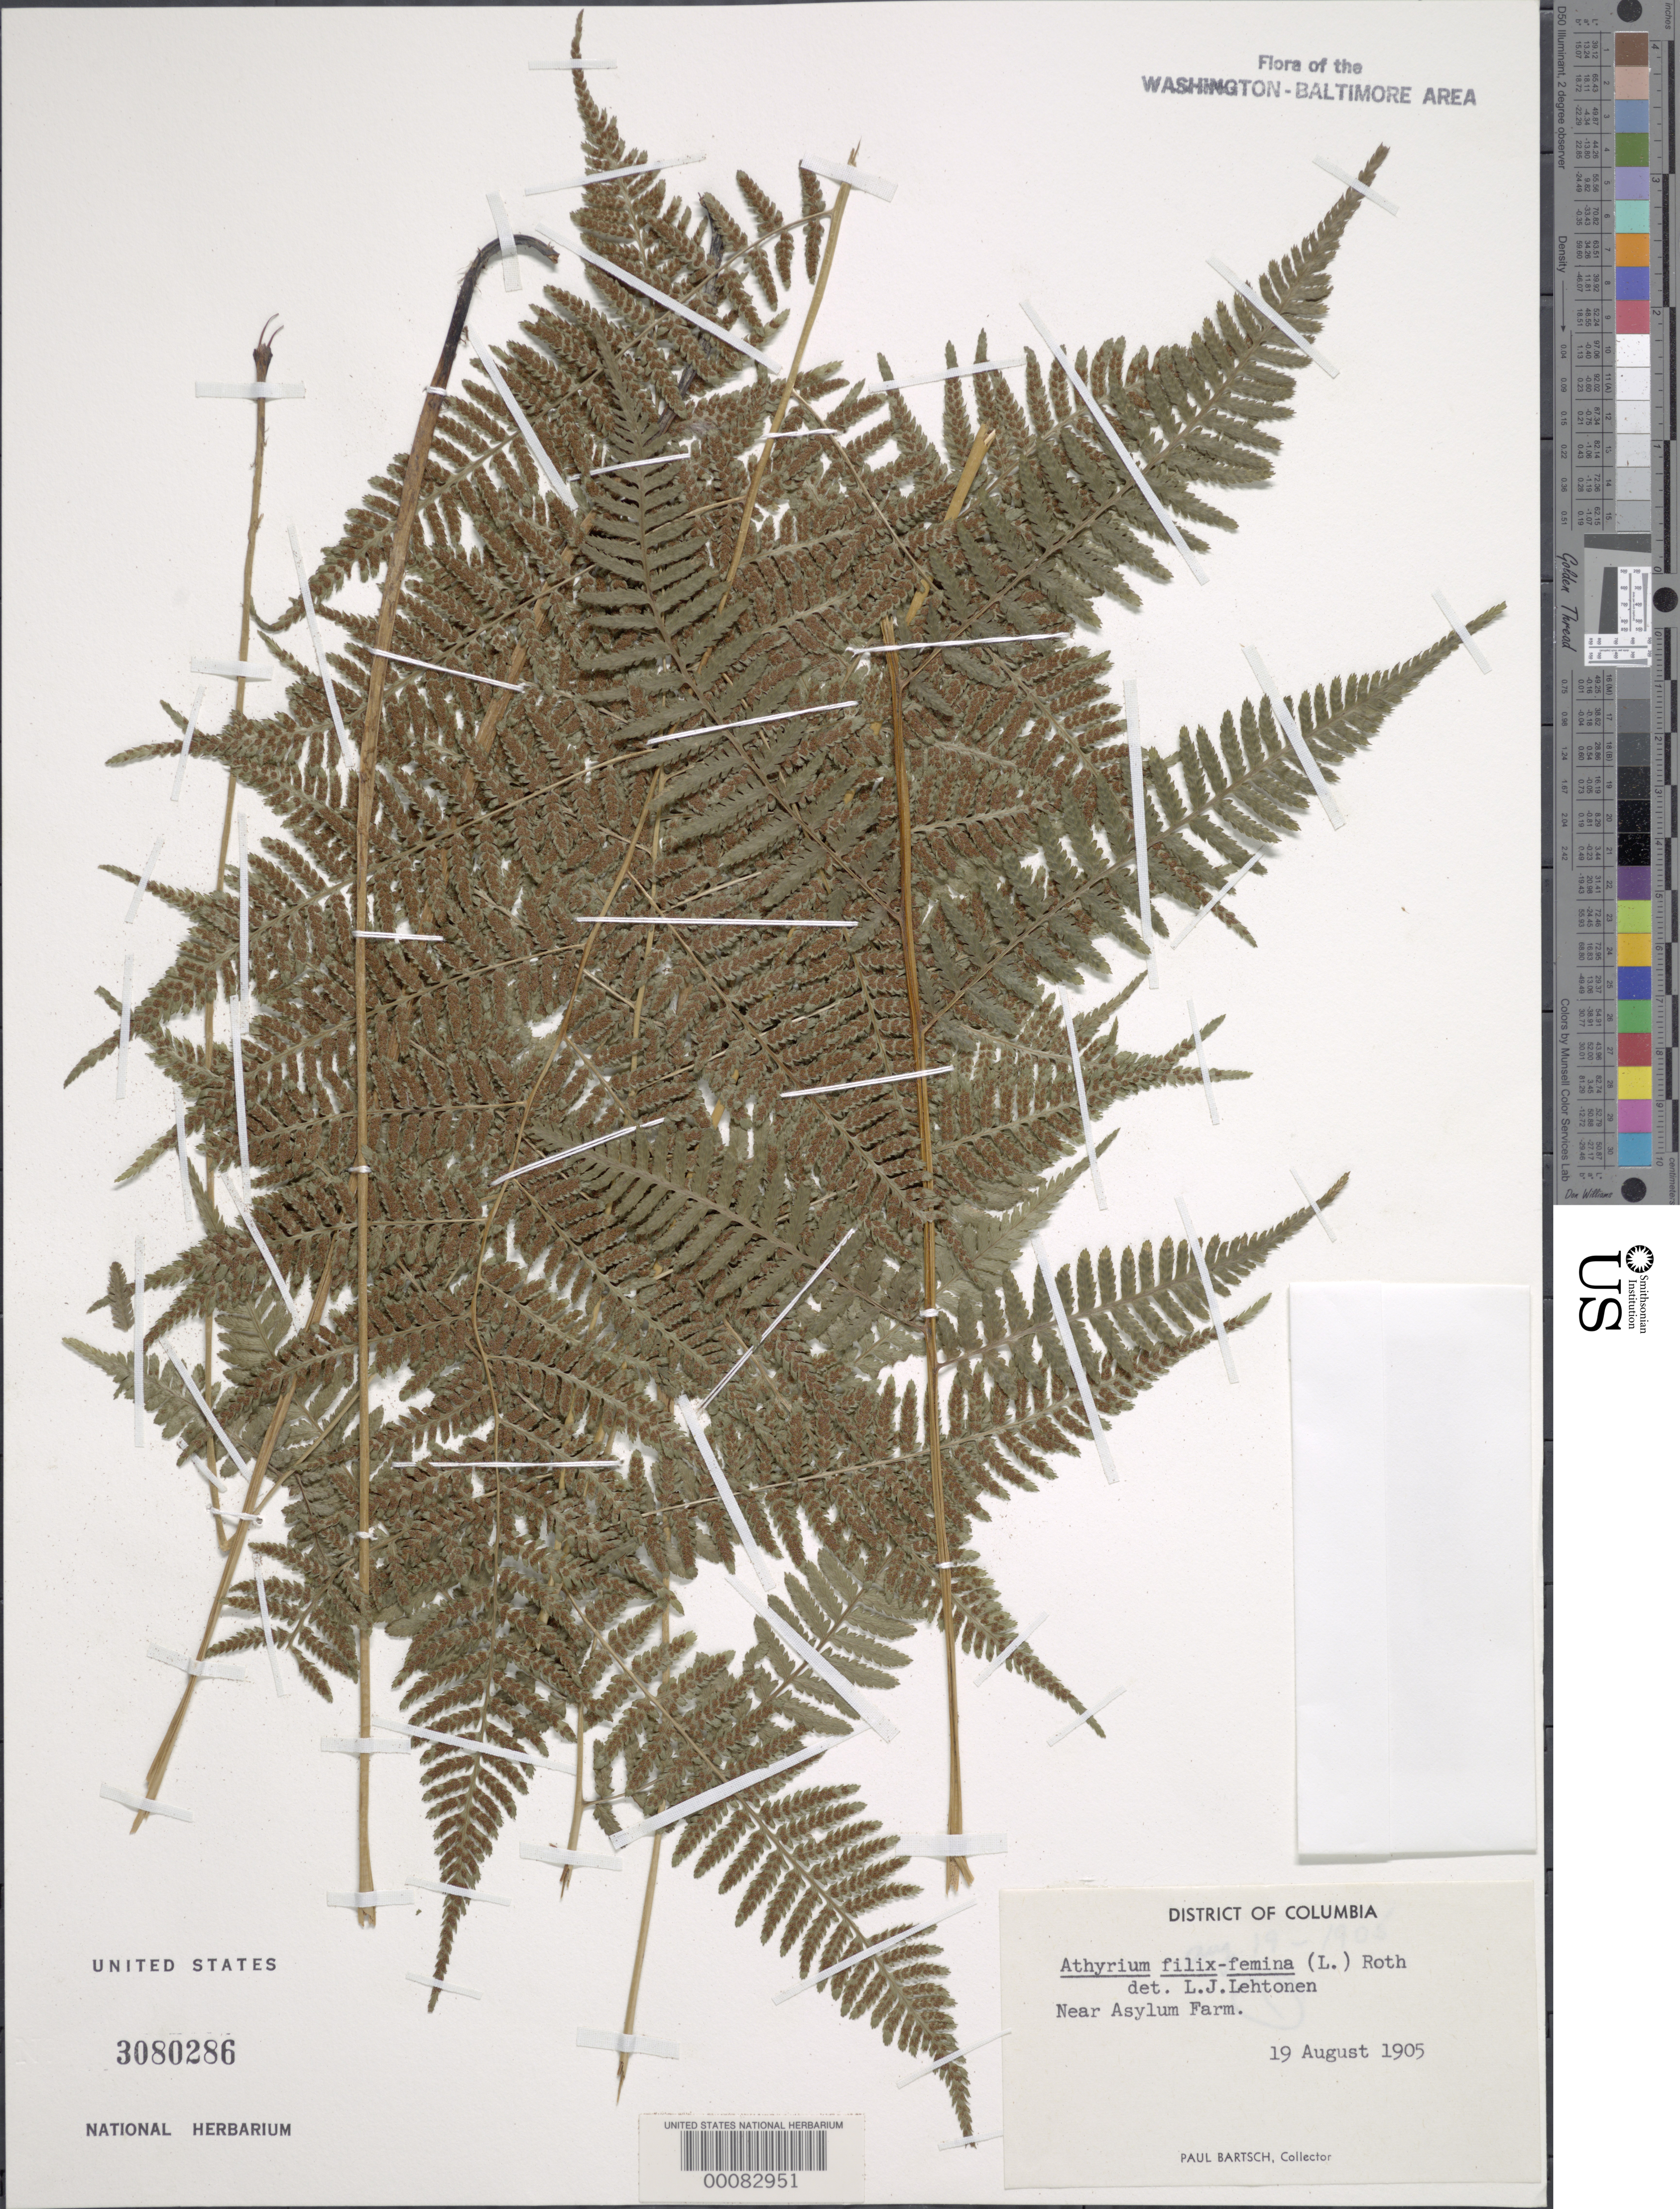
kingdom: Plantae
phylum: Tracheophyta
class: Polypodiopsida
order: Polypodiales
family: Athyriaceae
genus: Athyrium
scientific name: Athyrium filix-femina var. asplenioides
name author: (Michx.) Farw.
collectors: P. Bartsch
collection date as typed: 19 Aug 1905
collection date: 1905-08-19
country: United States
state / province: District of Columbia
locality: Near Asylum Farm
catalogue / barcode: US 3080286